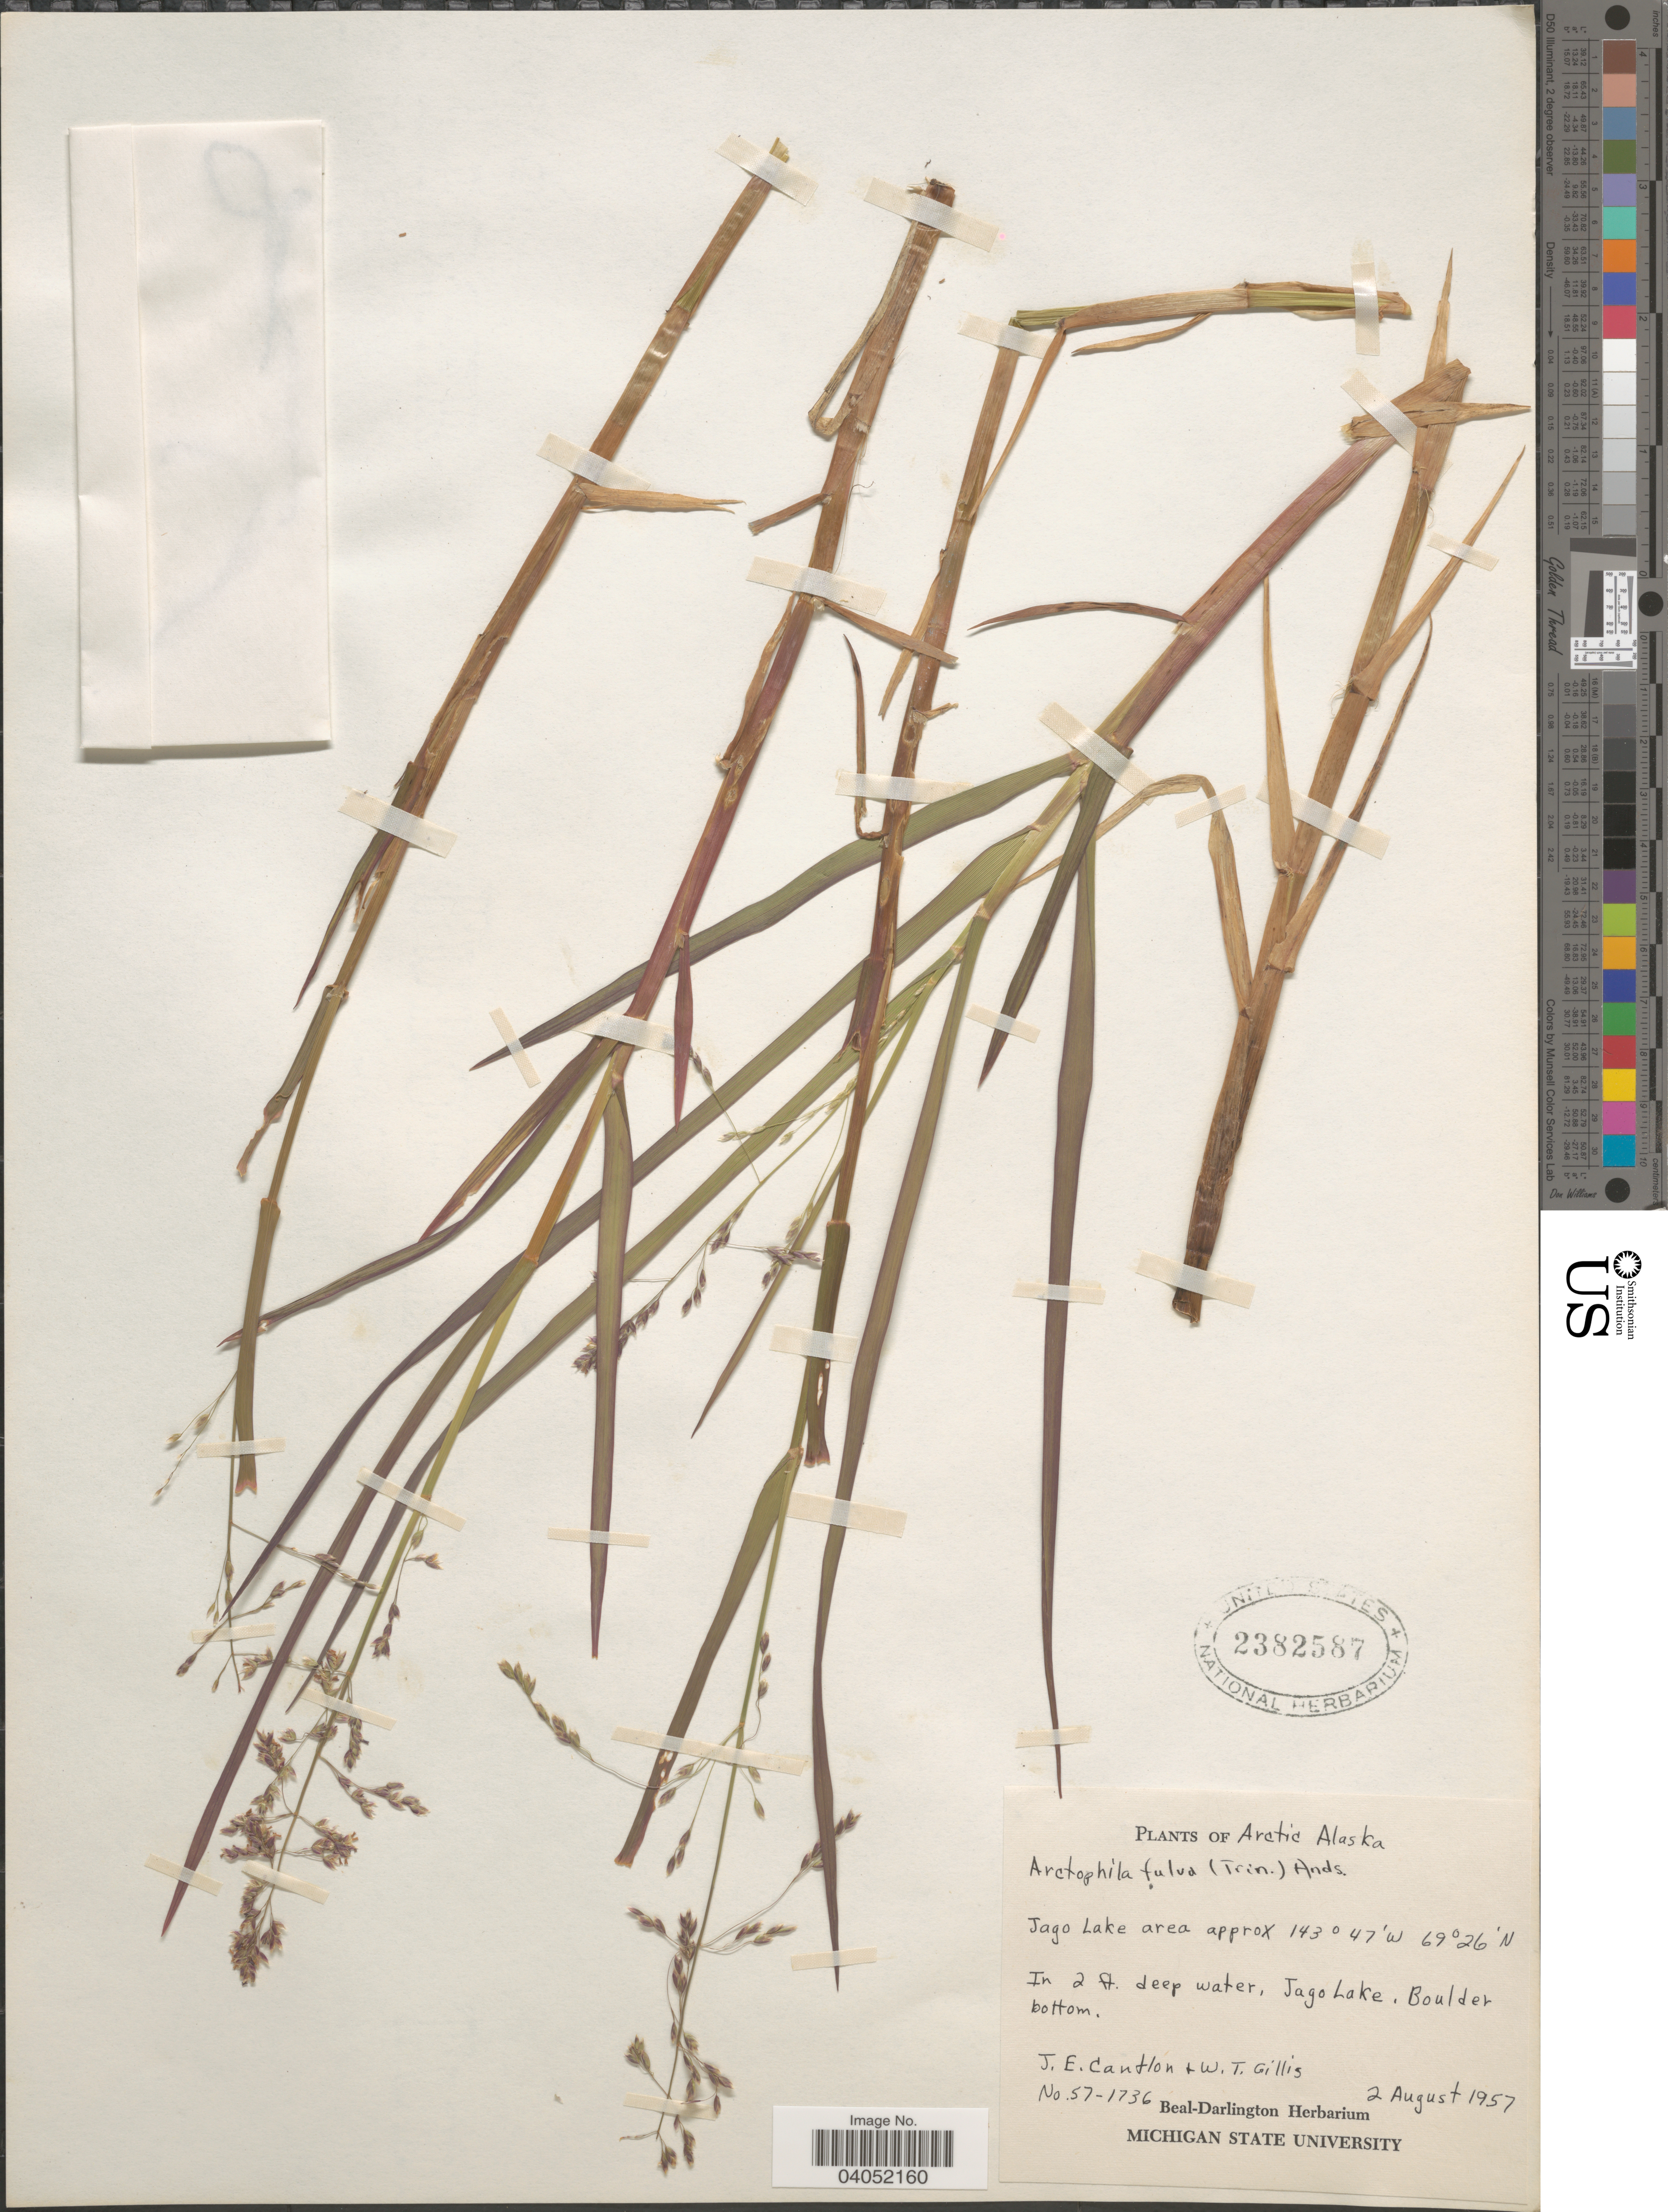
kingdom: Plantae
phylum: Tracheophyta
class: Liliopsida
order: Poales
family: Poaceae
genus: Arctophila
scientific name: Arctophila fulva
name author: (Trin.) Andersson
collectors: J. Cantlon & W. T. Gillis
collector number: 57-1736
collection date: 1957-08-02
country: United States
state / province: Alaska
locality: Arctic Alaska. Jago Lake area. Jago Lake, Boulder bottom.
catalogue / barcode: US 2382587